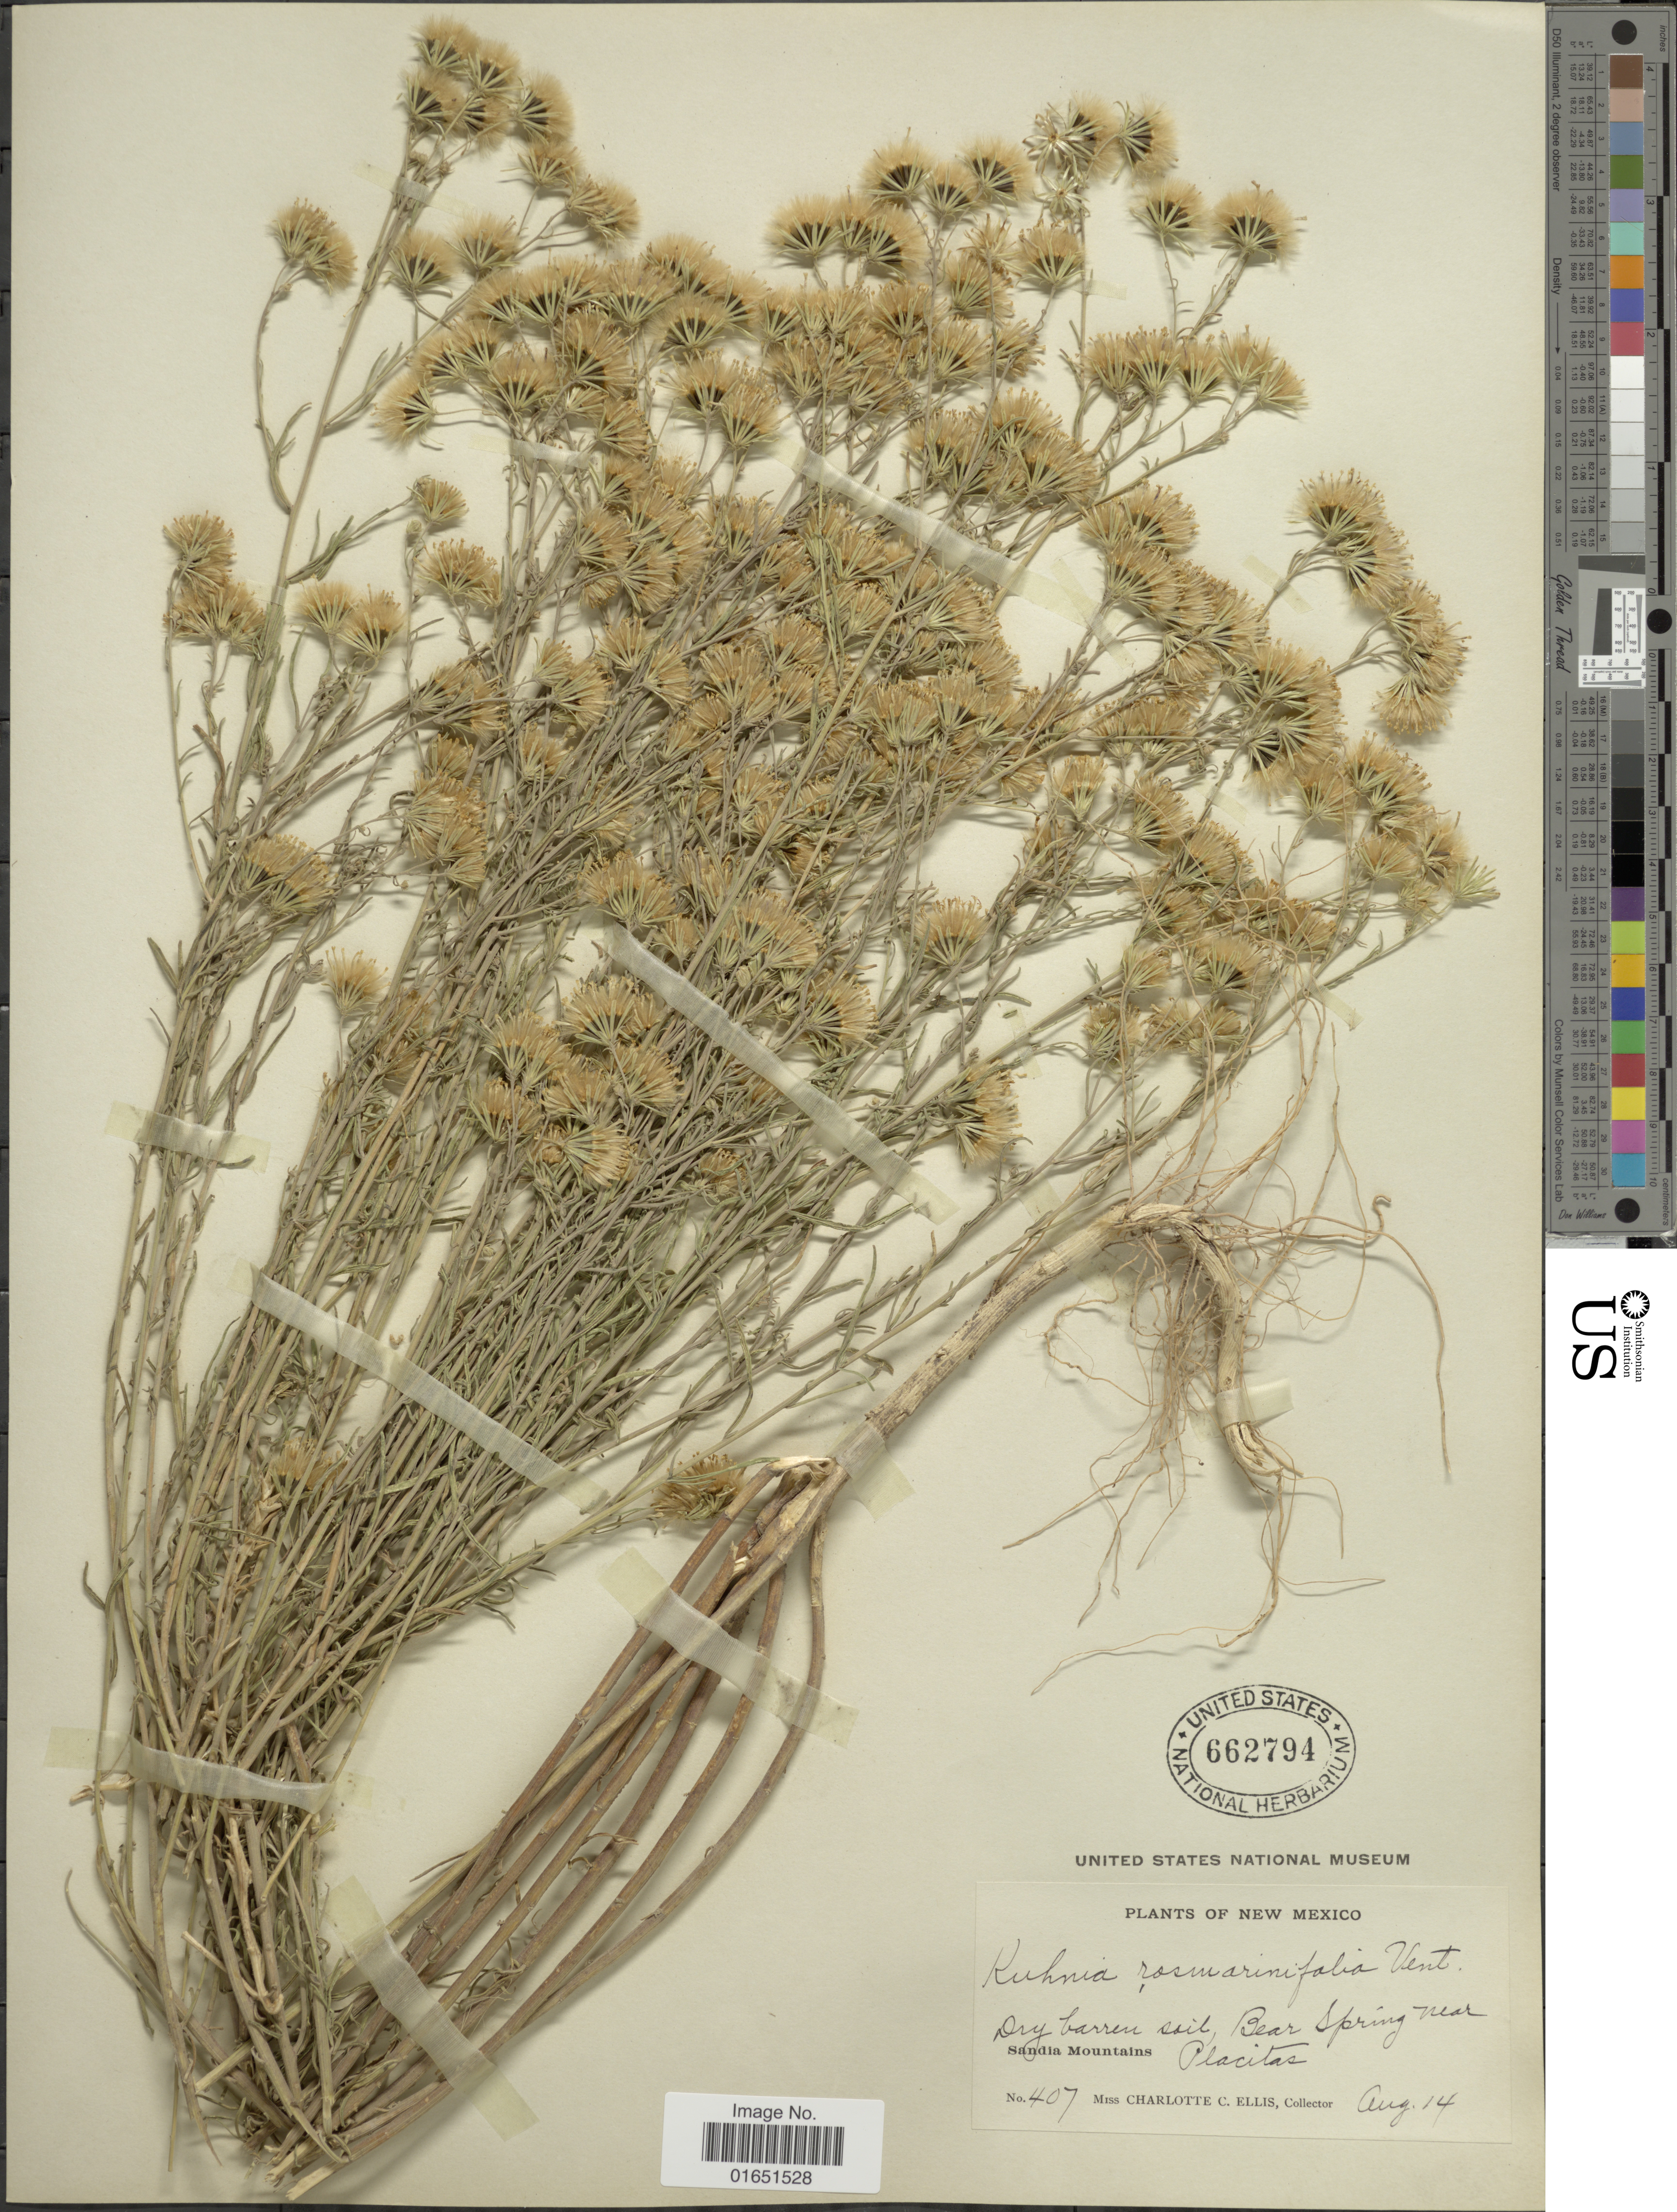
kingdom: Plantae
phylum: Tracheophyta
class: Magnoliopsida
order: Asterales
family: Asteraceae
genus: Brickellia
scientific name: Brickellia rosmarinifolia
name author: (Vent.) W.A. Weber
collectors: C. C. Ellis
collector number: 407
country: United States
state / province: New Mexico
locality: Dry barren soil, Bear Spring near Sandia Mountains, Placitas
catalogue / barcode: US 662794